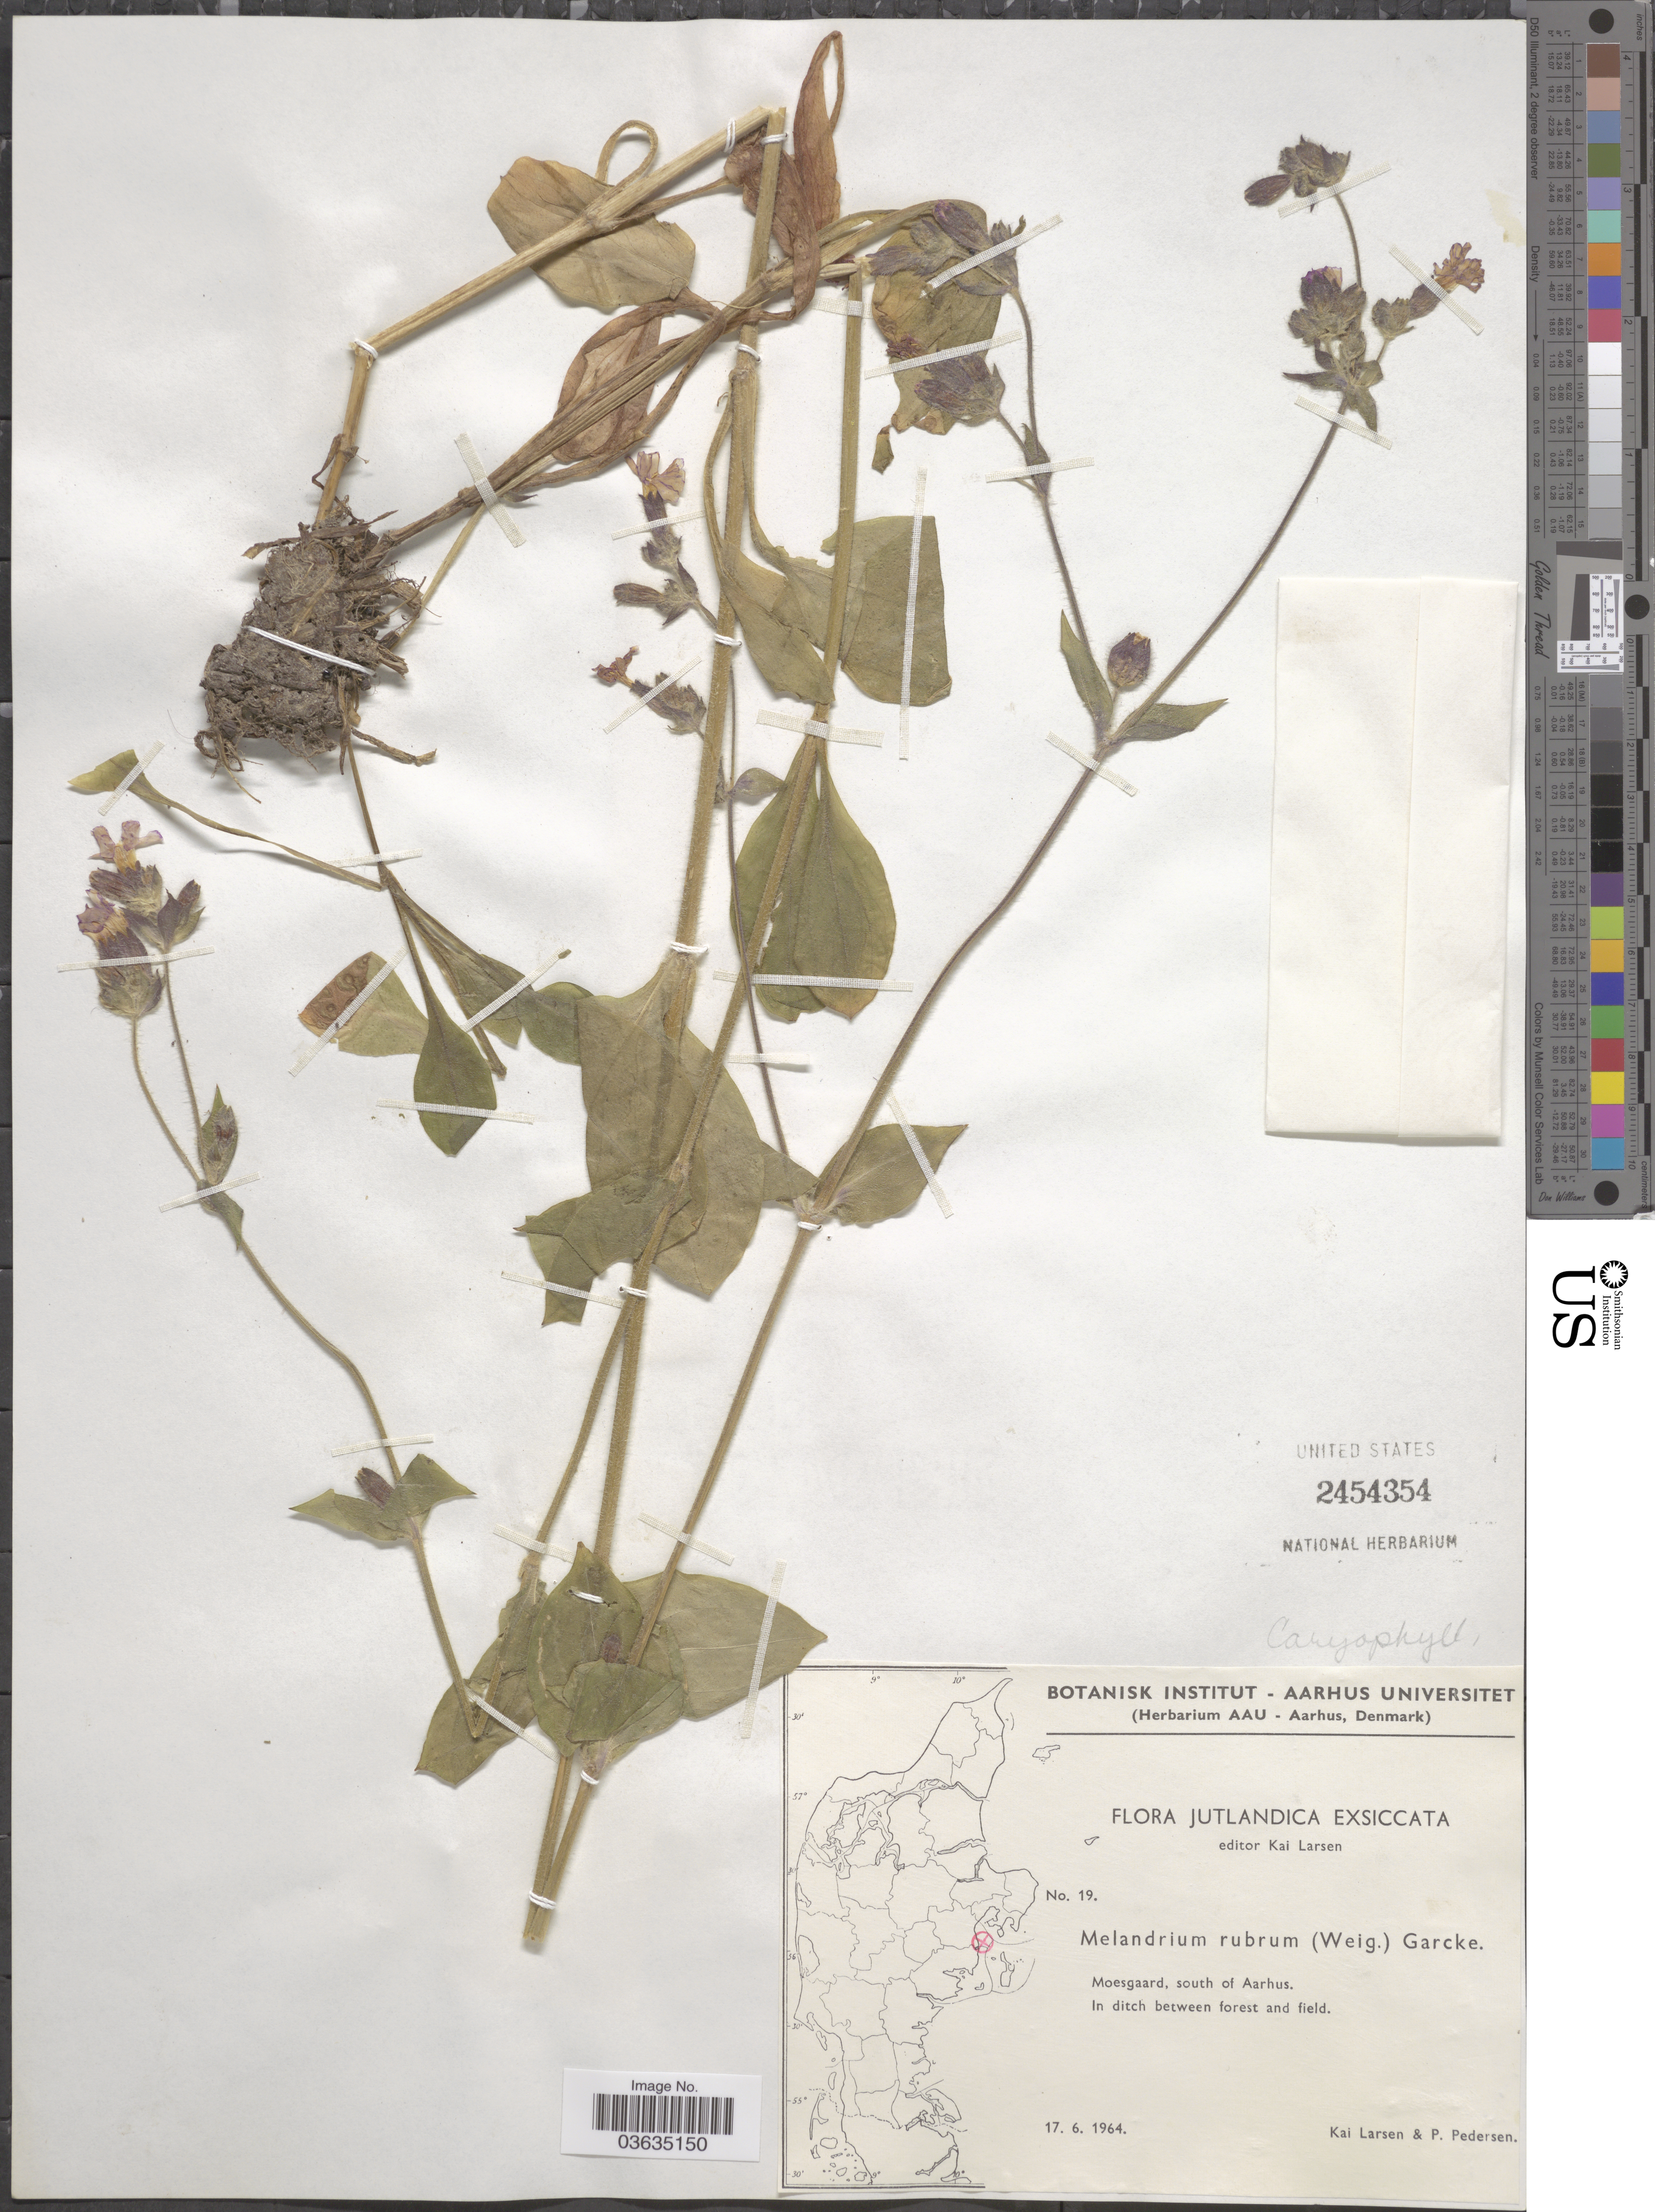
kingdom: Plantae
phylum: Tracheophyta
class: Magnoliopsida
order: Caryophyllales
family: Caryophyllaceae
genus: Silene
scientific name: Silene dioica subsp. dioica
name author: (L.) Clairv.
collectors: K. Larsen & P. Pedersen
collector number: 19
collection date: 1964-06-17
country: Denmark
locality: Jutlandica. Moesgaard, south of Aarhus.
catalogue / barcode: US 2454354